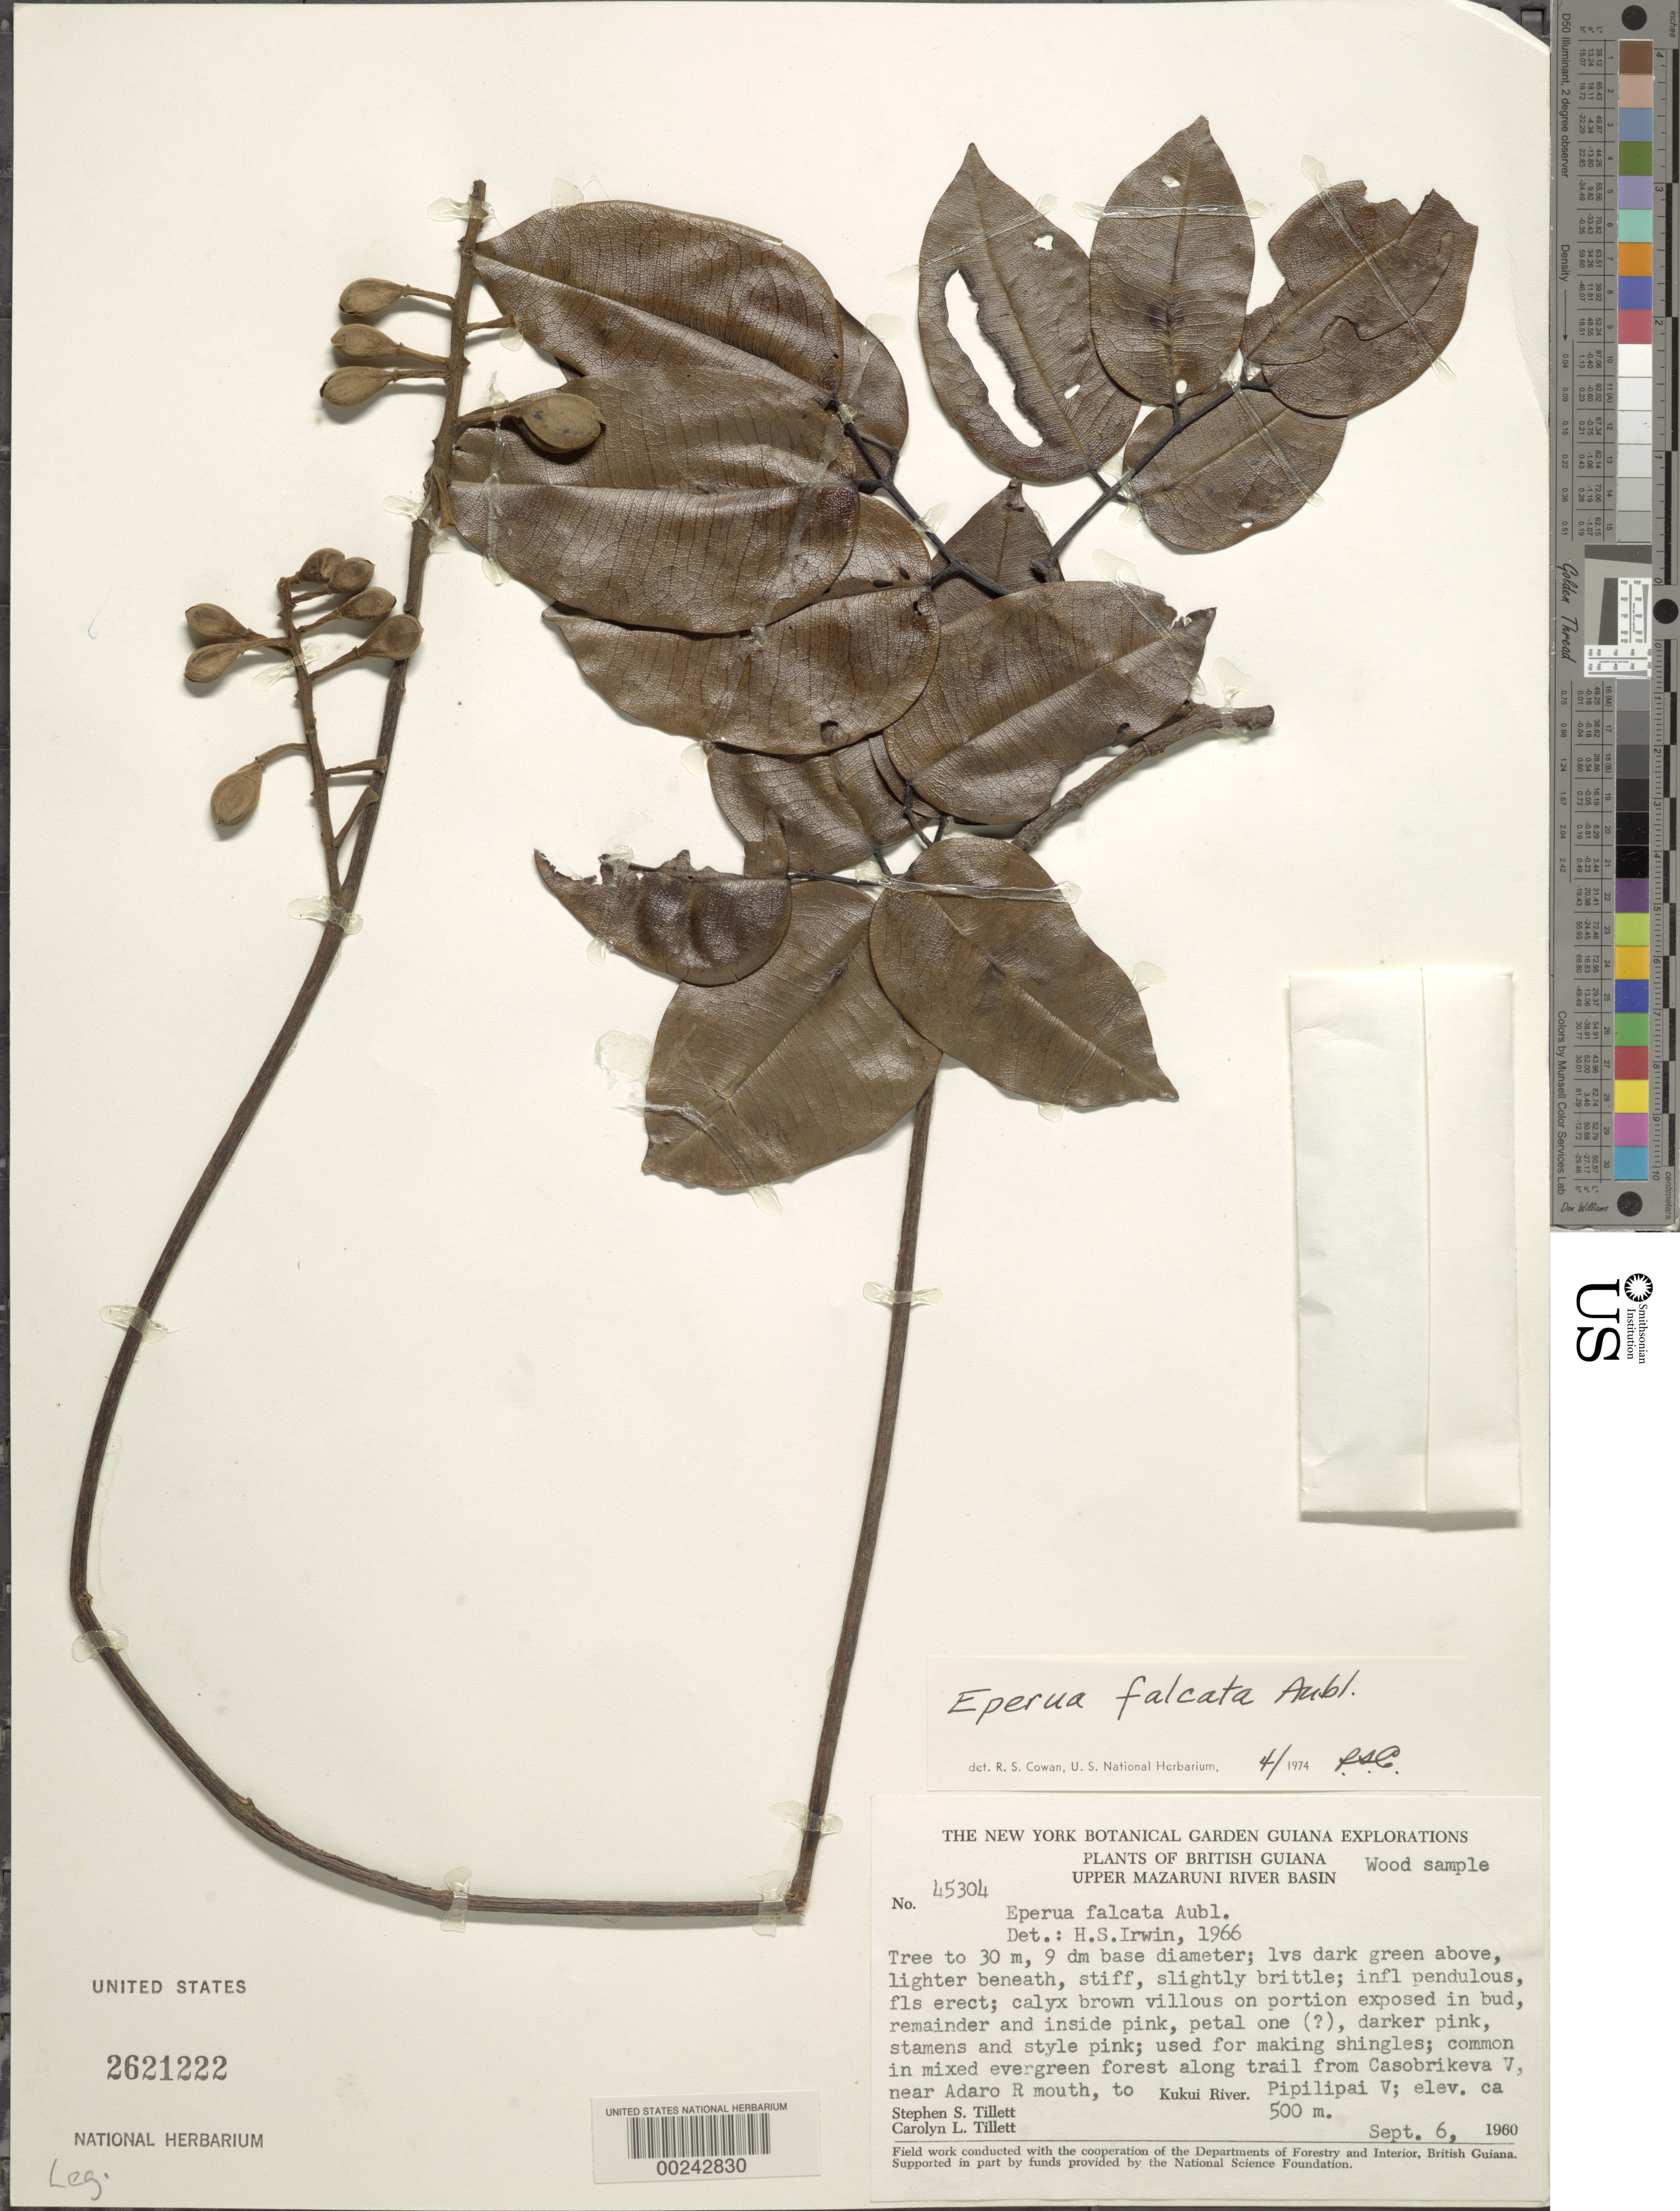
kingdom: Plantae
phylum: Tracheophyta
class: Magnoliopsida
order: Fabales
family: Fabaceae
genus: Eperua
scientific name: Eperua falcata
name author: Aubl.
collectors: S. S. Tillett & C. L. Tillett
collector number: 45304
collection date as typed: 06 Sep 1960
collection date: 1960-09-06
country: Guyana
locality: Along trail from casobrikeva v, near adaro river mouth to pipilipai v; kukui river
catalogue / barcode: US 2621222